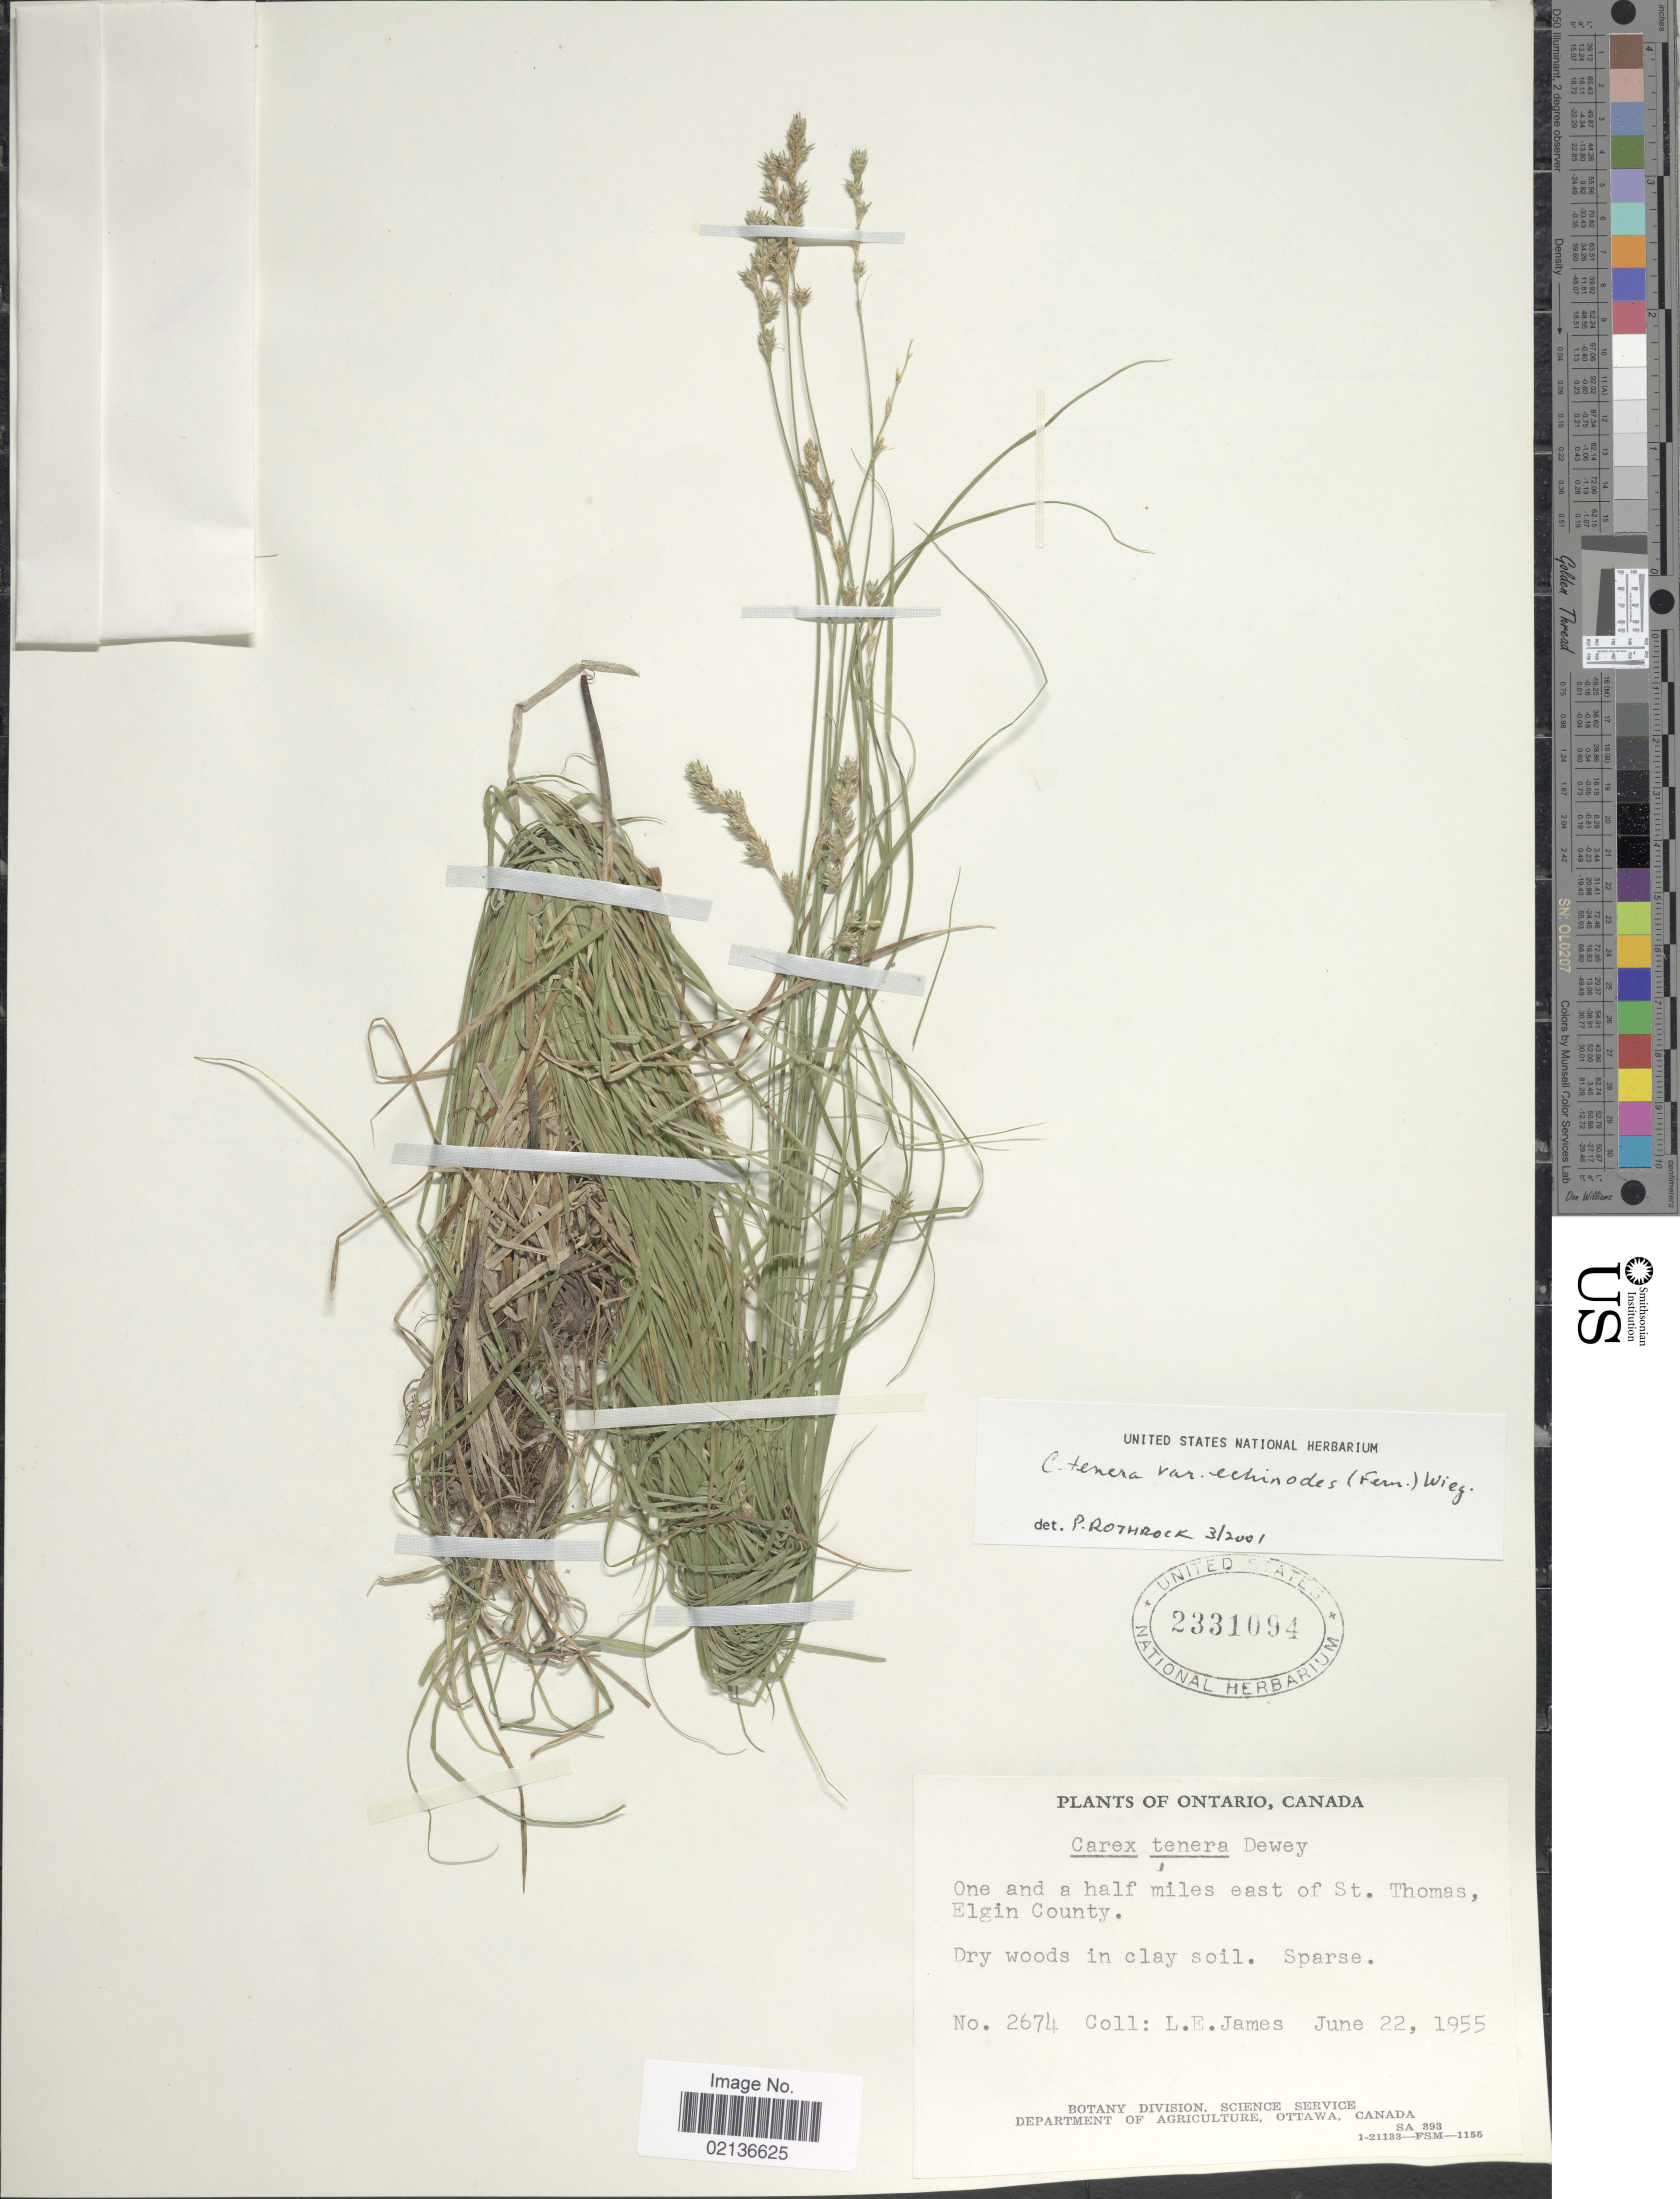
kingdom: Plantae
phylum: Tracheophyta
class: Liliopsida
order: Poales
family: Cyperaceae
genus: Carex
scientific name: Carex echinodes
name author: (Fernald) P. Rothr. et al.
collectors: L. E. James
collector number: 2674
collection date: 1955-06-22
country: Canada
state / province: Ontario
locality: One and a half miles east of St. Thomas, Elgin County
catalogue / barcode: US 2331094